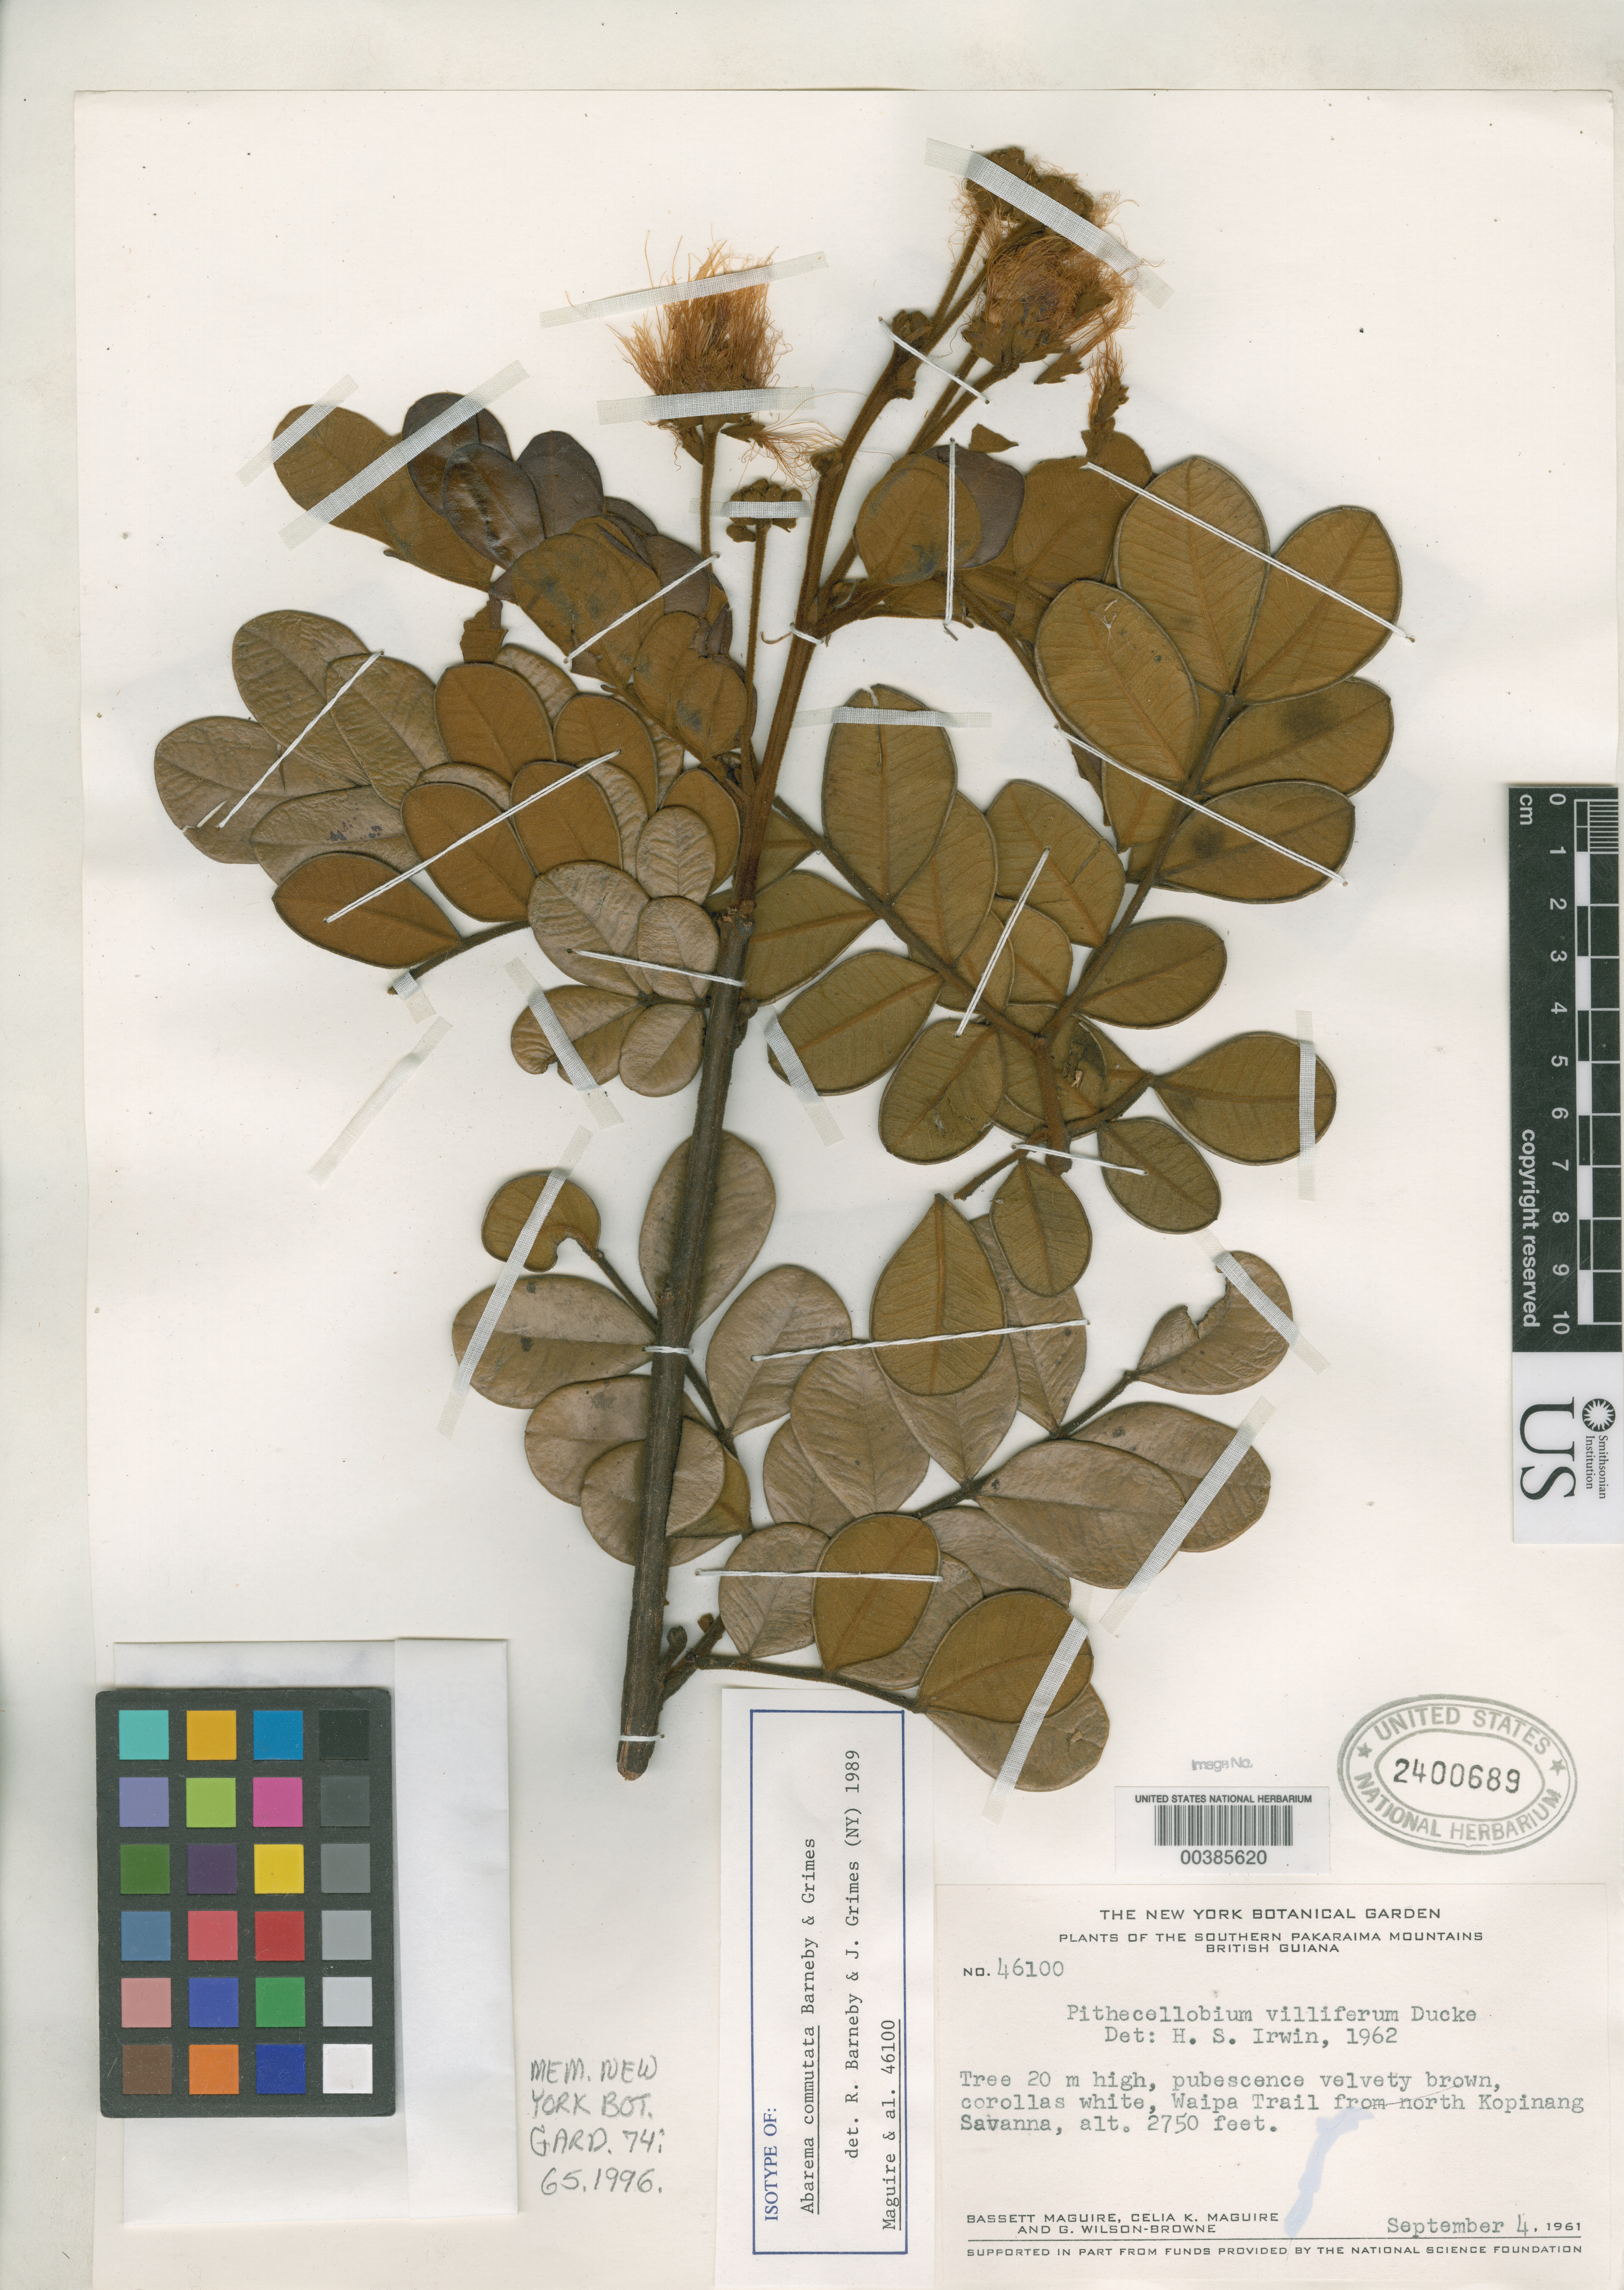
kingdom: Plantae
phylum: Tracheophyta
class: Magnoliopsida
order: Fabales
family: Fabaceae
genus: Abarema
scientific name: Abarema commutata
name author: Barneby & J.W. Grimes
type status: Isotype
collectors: B. Maguire, C. K. Maguire & G. Wilson-Browne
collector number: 46100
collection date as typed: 04 Sep 1961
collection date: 1961-09-04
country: Guyana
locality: S Pakaraima Mountains, Waipa trail from N Hopinang Savanna.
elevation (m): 838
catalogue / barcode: US 2400689